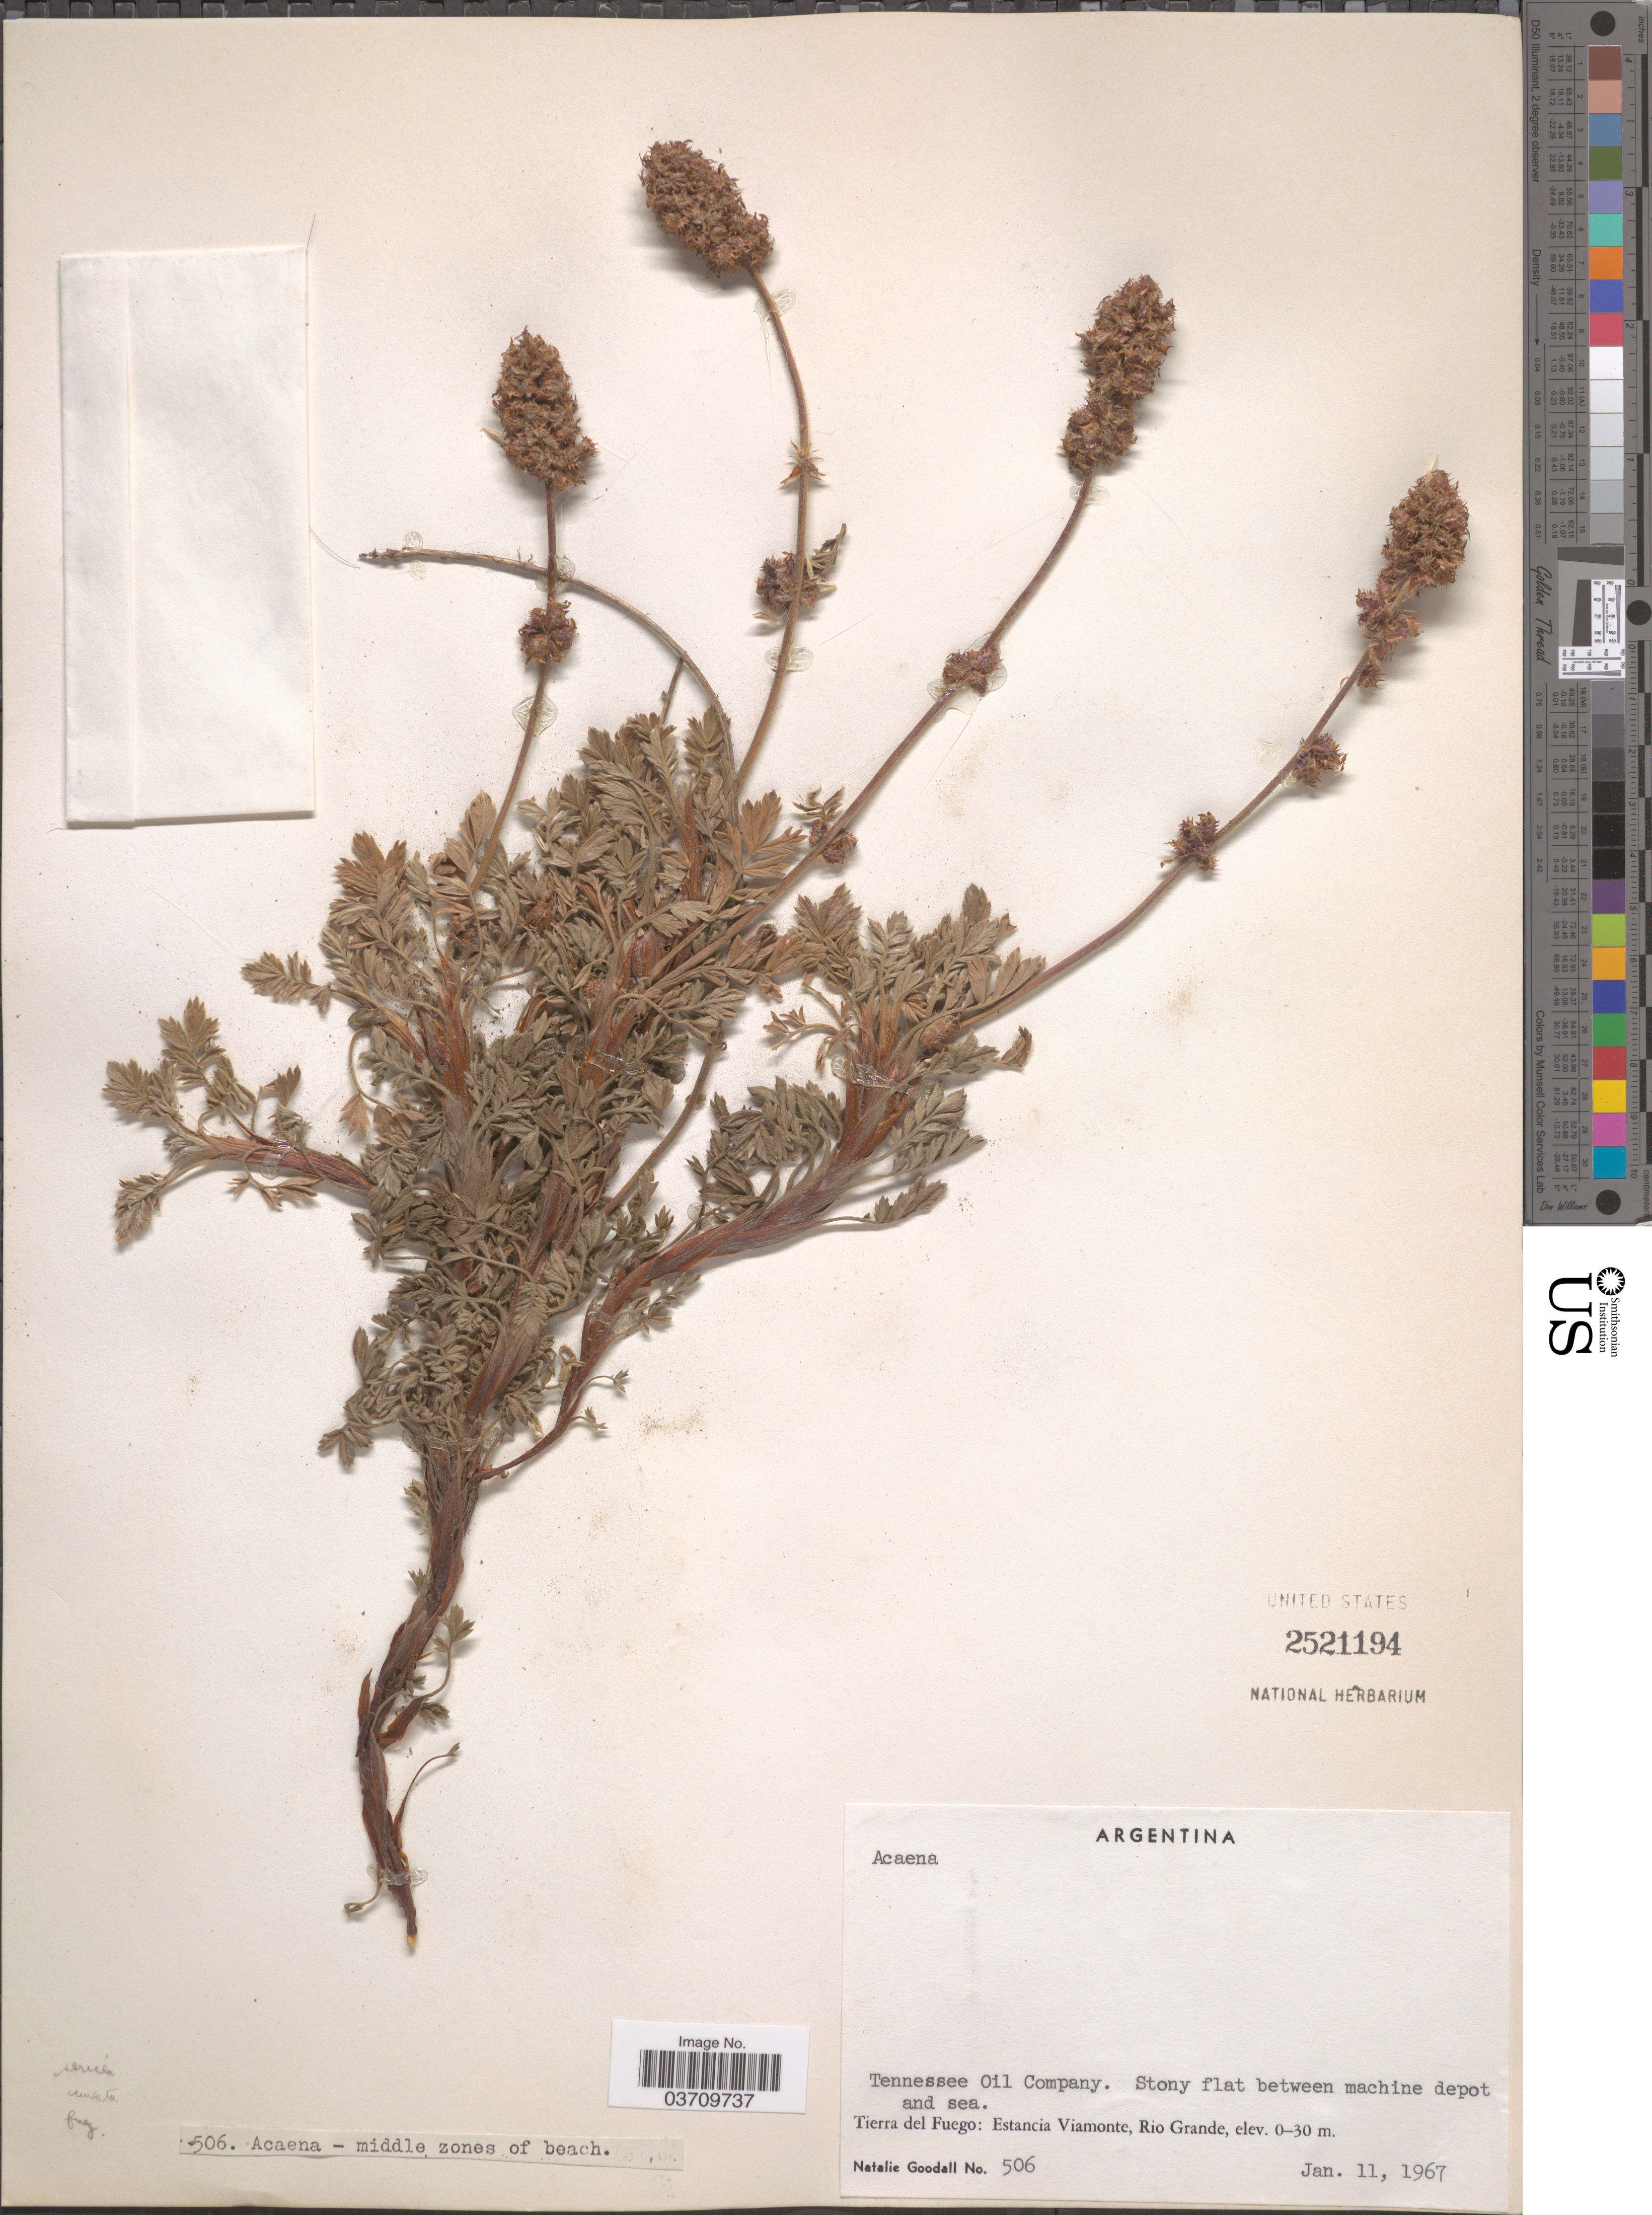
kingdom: Plantae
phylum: Tracheophyta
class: Magnoliopsida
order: Rosales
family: Rosaceae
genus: Acaena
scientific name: Acaena sp.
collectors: N. Goodall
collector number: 506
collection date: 1967-01-11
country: Argentina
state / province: Tierra del Fuego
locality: Tennessee Oil Company. Estancia Viamonte, Rio Grande.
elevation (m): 0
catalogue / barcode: US 2521194